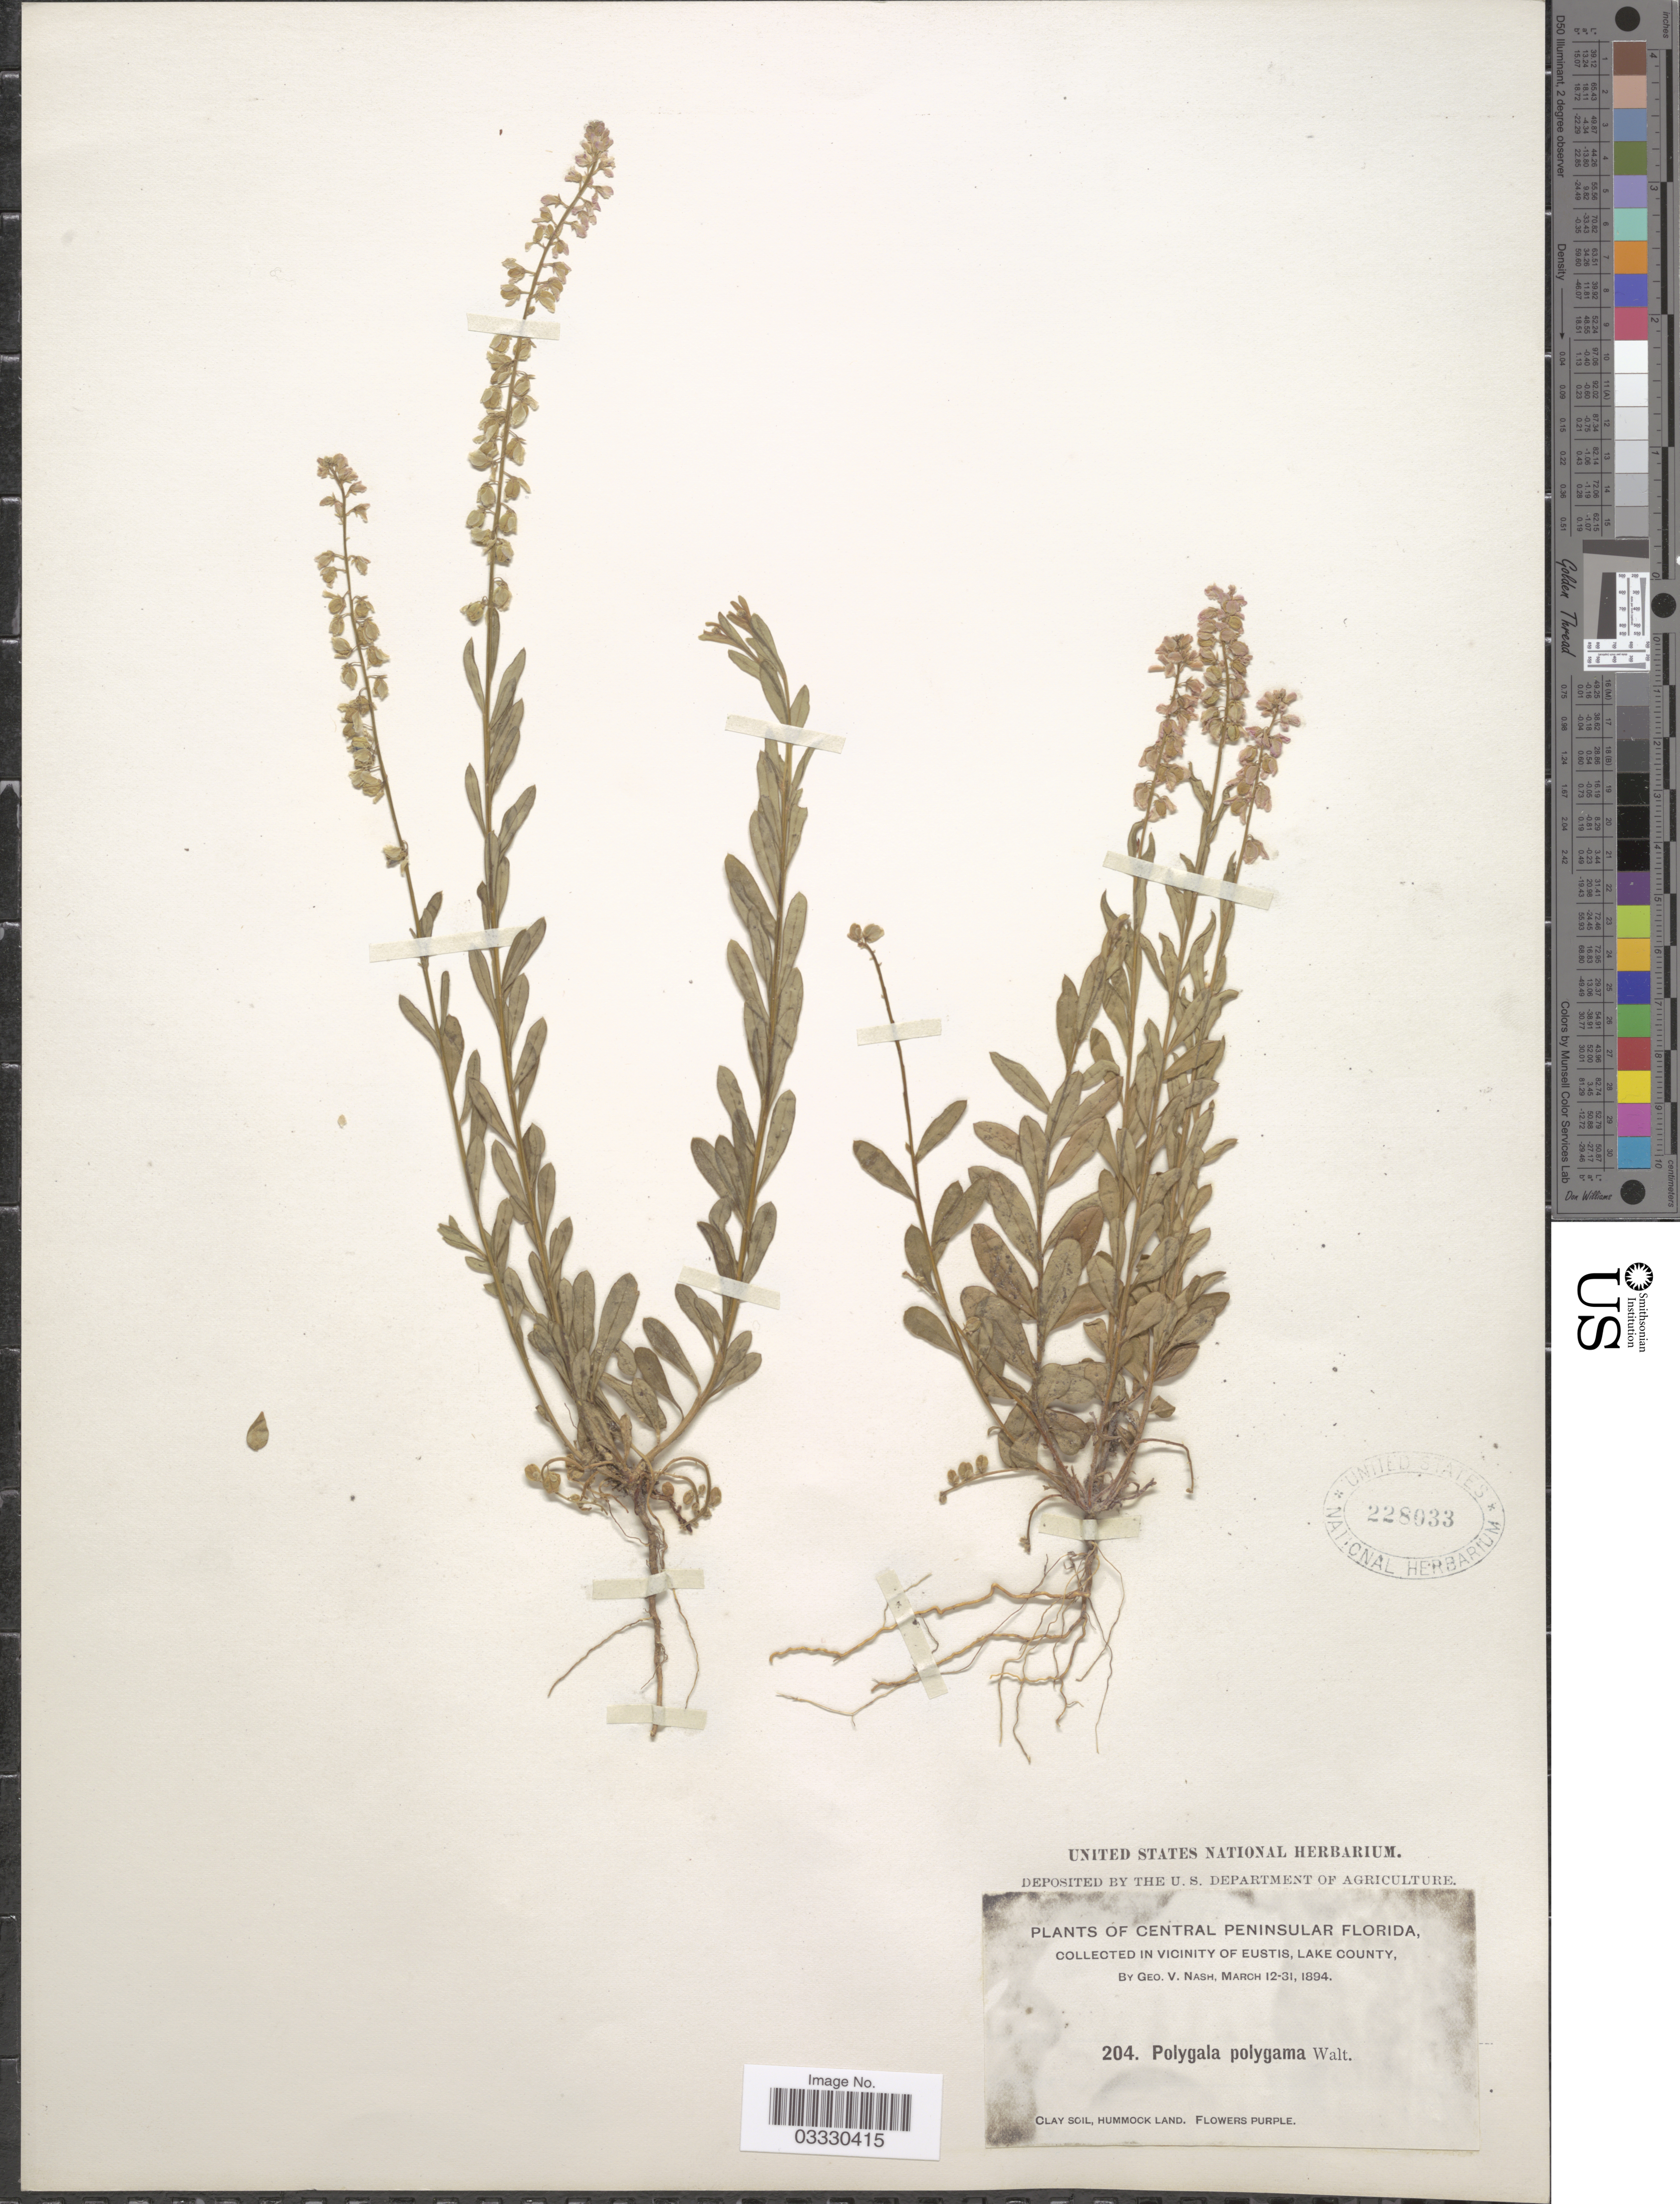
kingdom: Plantae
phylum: Tracheophyta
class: Magnoliopsida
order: Fabales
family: Polygalaceae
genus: Polygala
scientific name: Polygala crenata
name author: C.W. James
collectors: G. V. Nash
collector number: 204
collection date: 1894-03-12/1894-03-31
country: United States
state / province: Florida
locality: Central Peninsular Florida. In vicinity of Eustis, Lake County. Hummock Land.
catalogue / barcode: US 228033